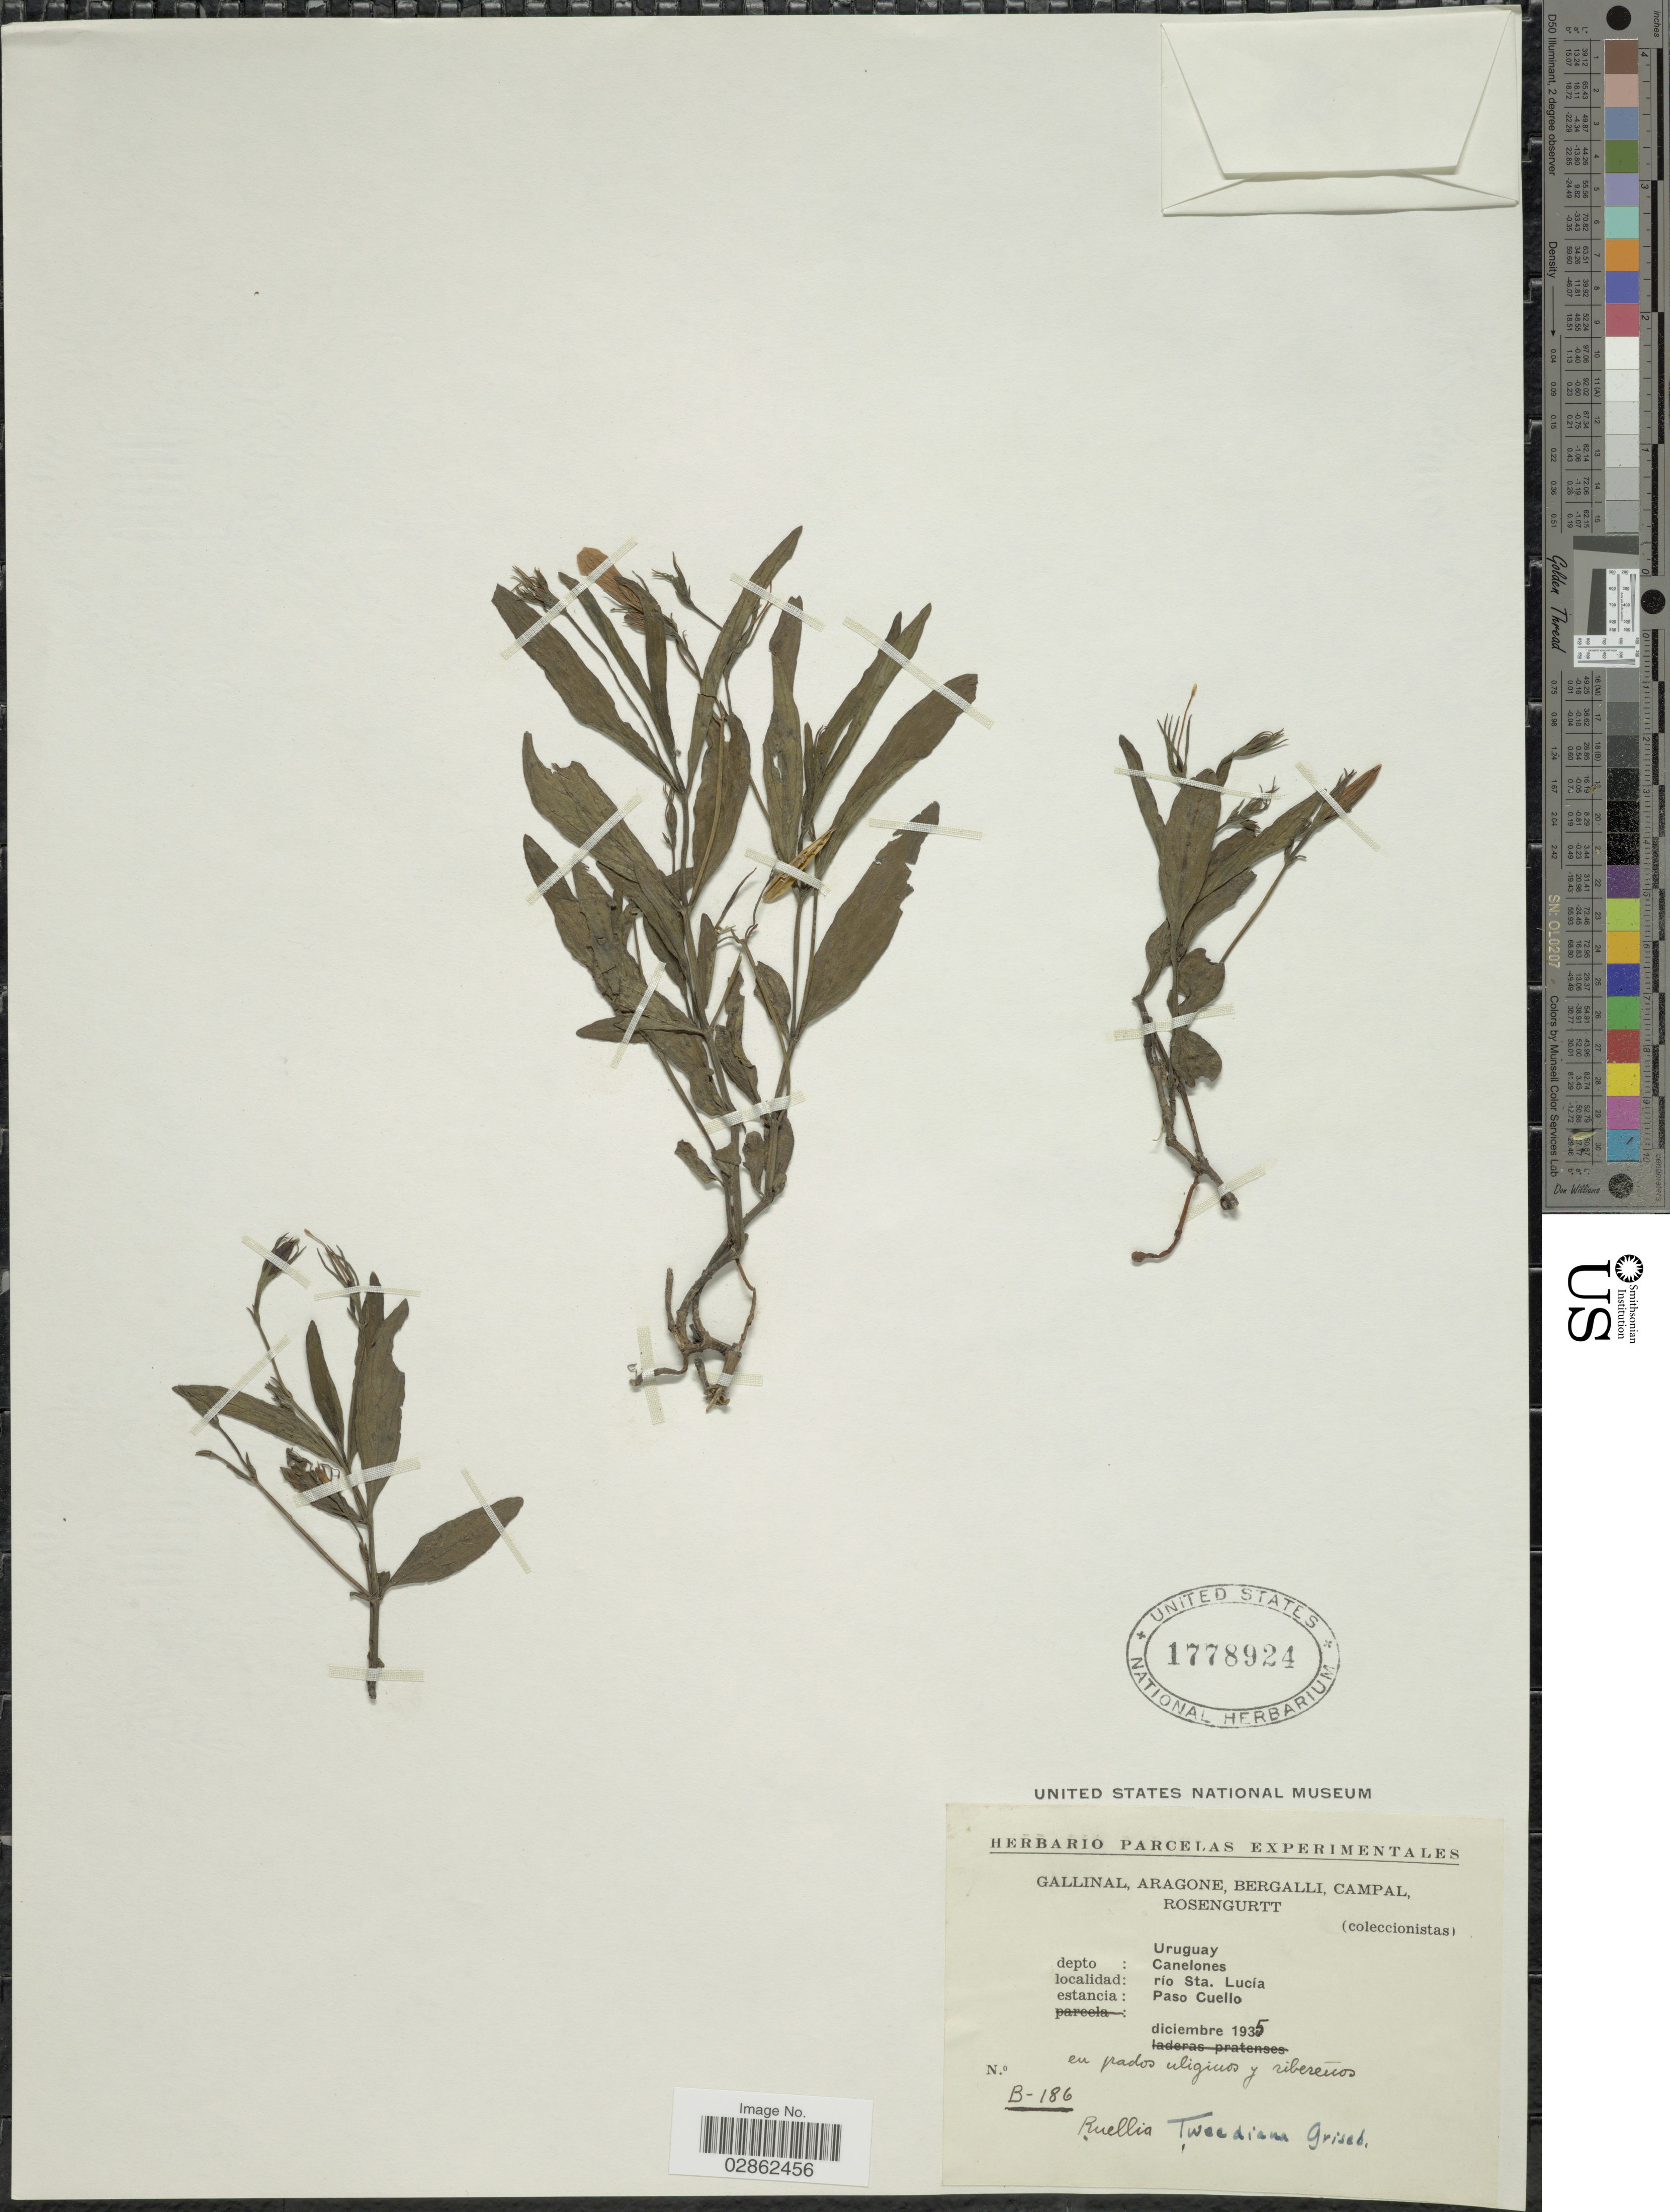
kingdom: Plantae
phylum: Tracheophyta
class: Magnoliopsida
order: Lamiales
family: Acanthaceae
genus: Ruellia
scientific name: Ruellia tweediana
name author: Griseb.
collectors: -. Gallinal, -- Aragone, -- Bergalli, -- Campal & Rosengurtt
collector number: B-186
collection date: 1935-12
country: Uruguay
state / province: Canelones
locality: Depto: Canelones. Río Sta. Lucía. Estancia Paso Cuello.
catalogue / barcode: US 1778924